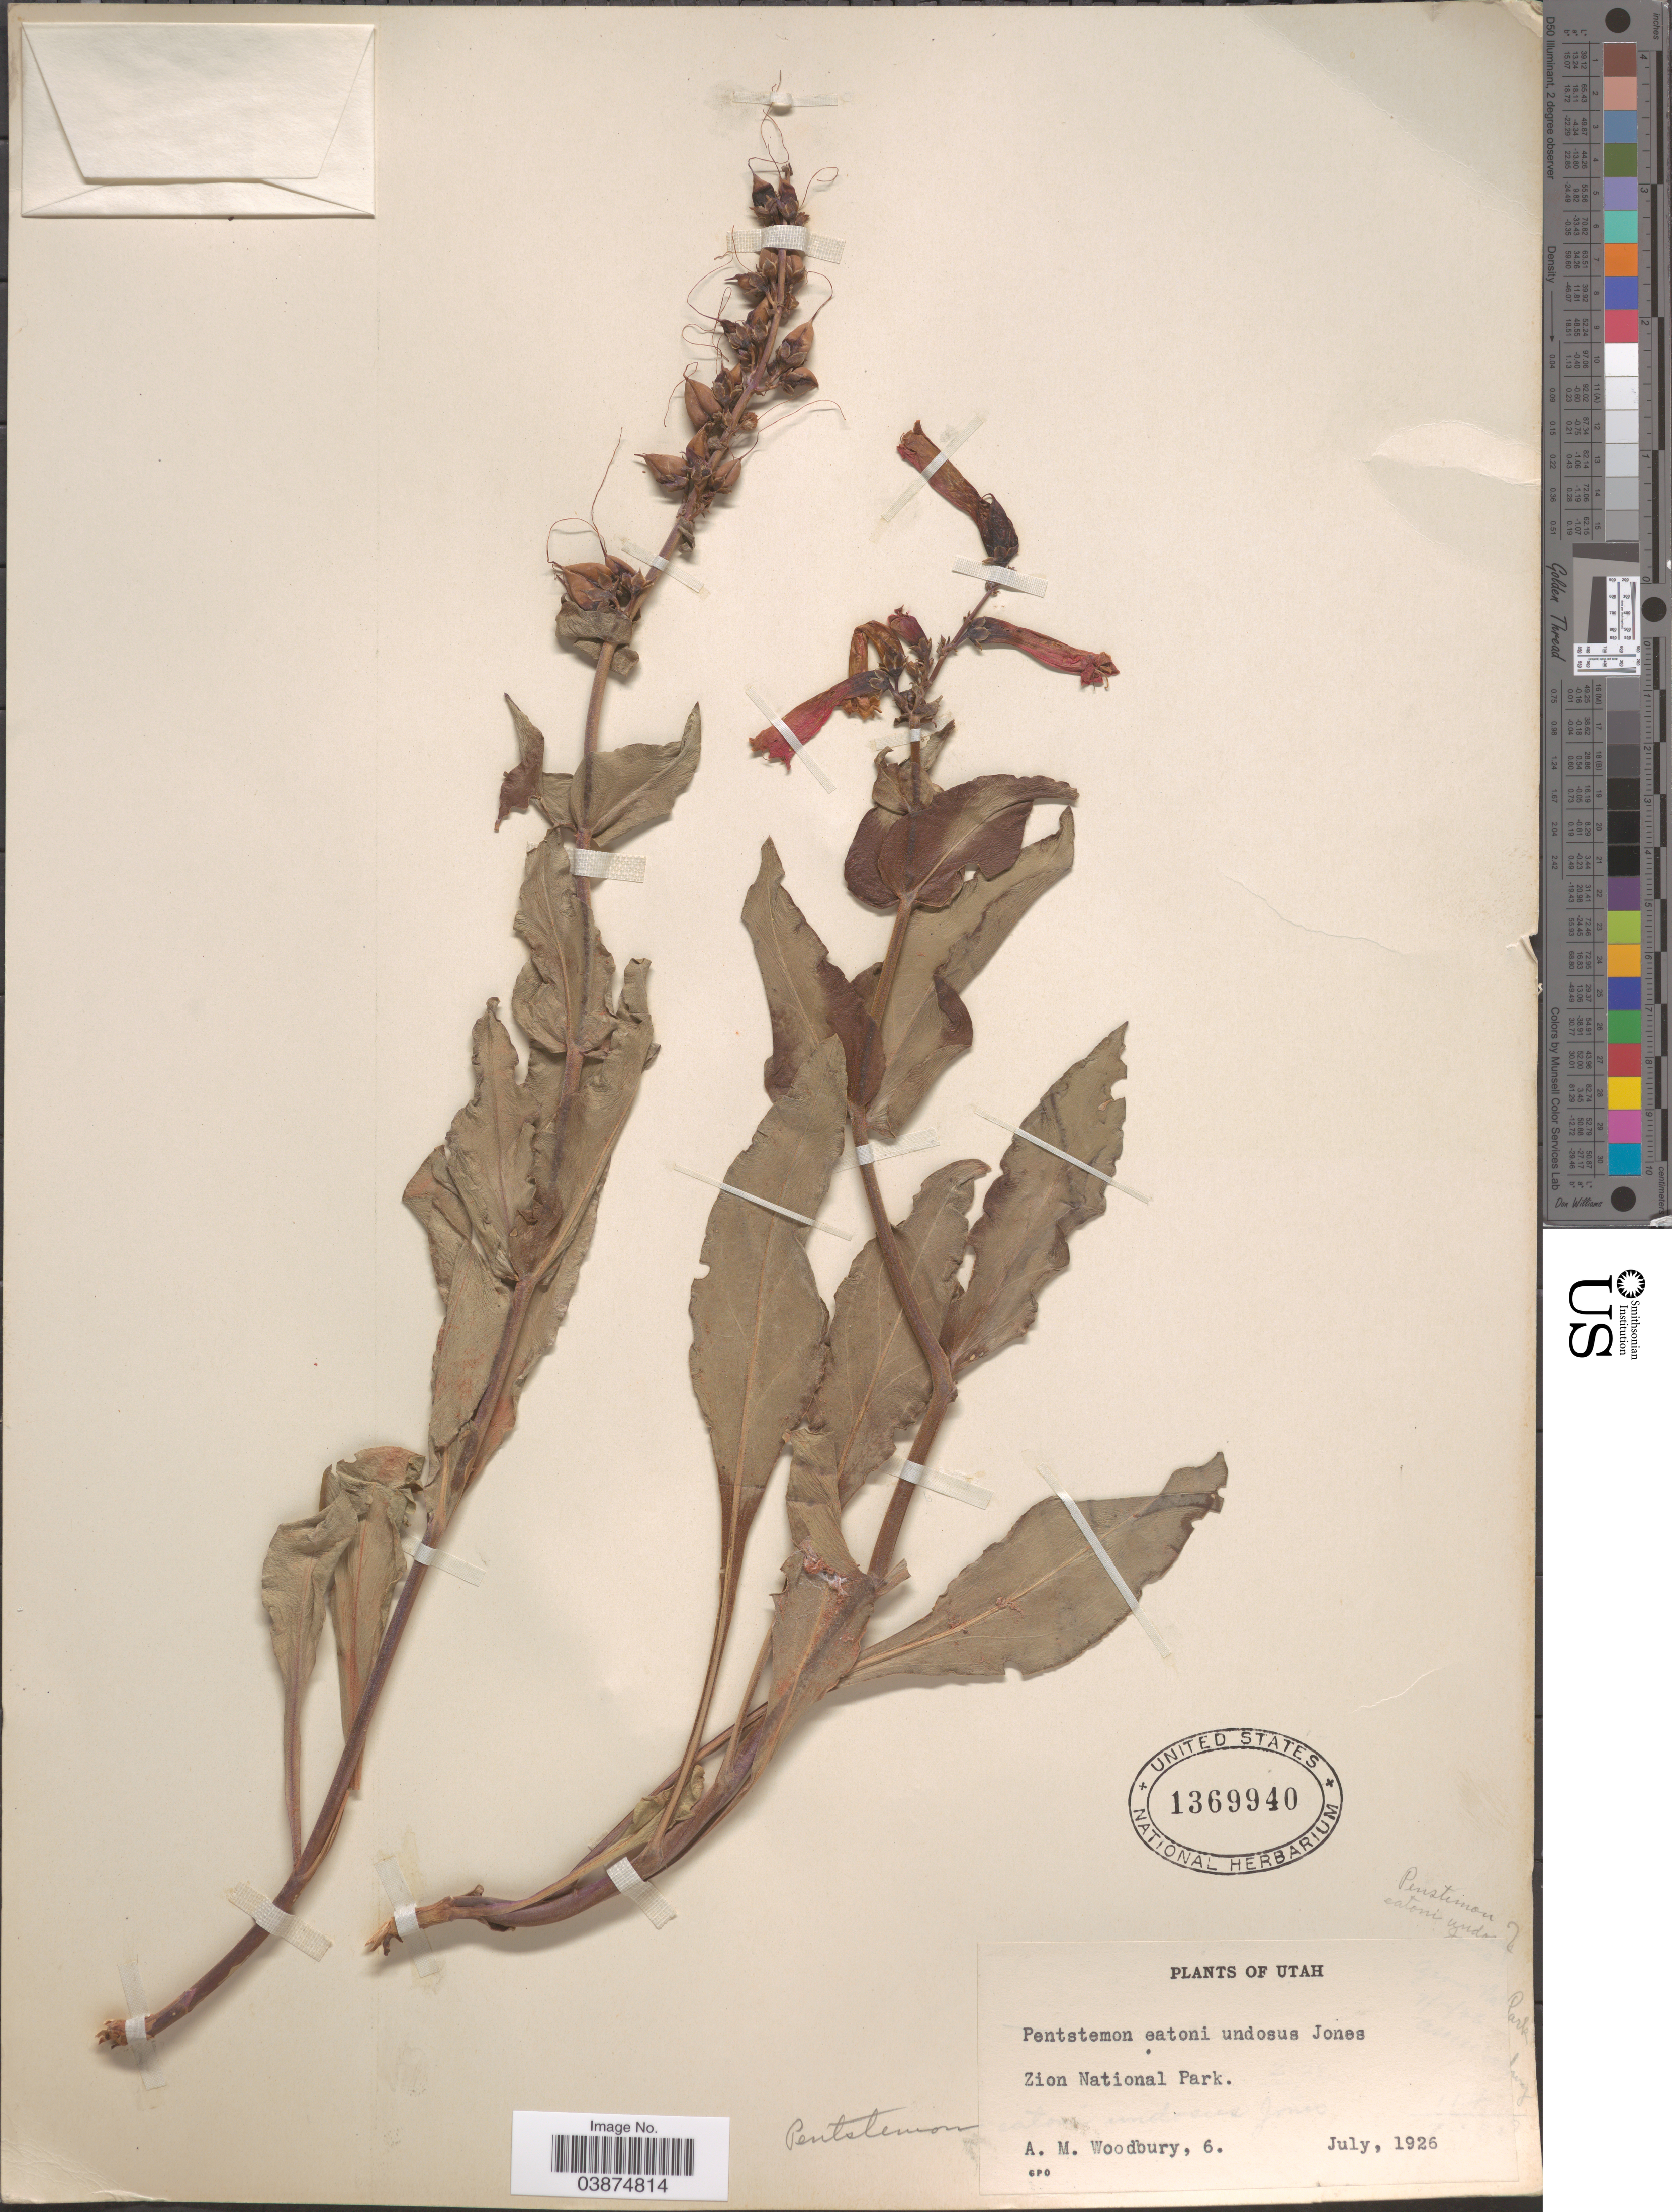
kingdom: Plantae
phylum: Tracheophyta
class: Magnoliopsida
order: Lamiales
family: Plantaginaceae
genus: Penstemon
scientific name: Penstemon eatonii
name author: A. Gray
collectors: A. M. Woodbury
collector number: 6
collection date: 1926-07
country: United States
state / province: Utah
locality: Zion National Park.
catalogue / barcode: US 1369940